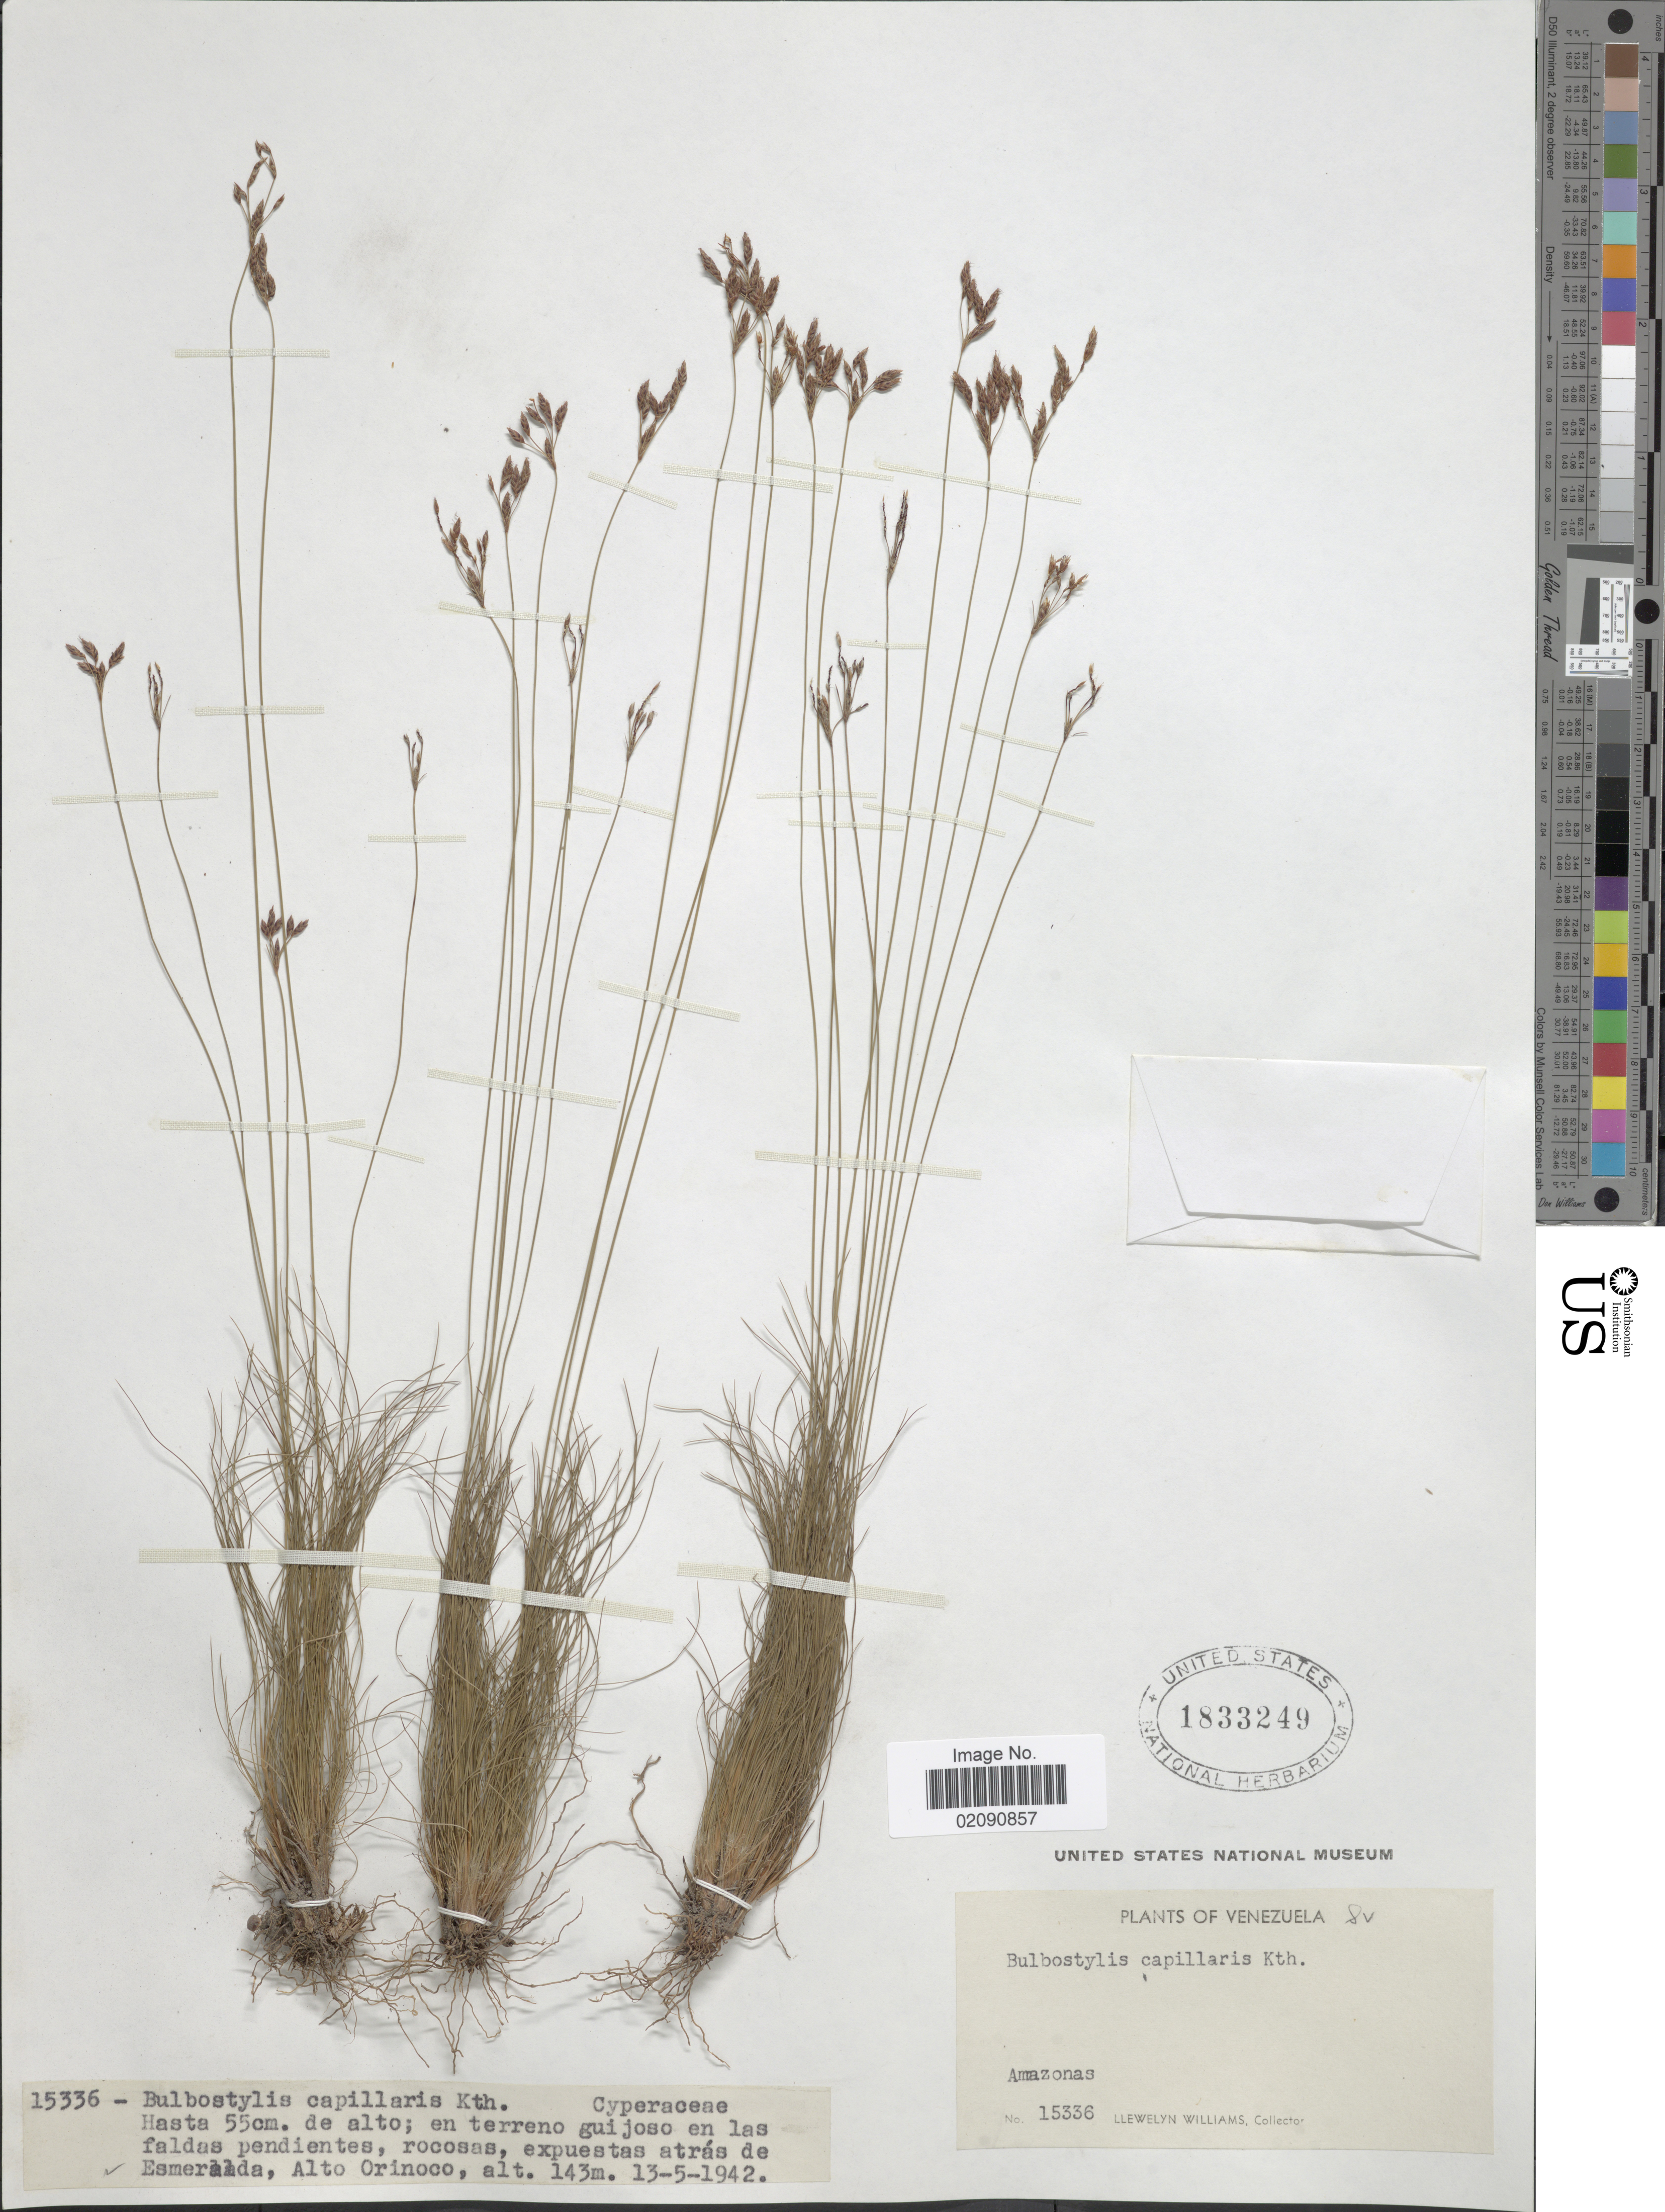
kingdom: Plantae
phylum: Tracheophyta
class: Liliopsida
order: Poales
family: Cyperaceae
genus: Bulbostylis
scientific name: Bulbostylis circinata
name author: (Kunth) C.B. Clarke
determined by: Maciel-Silva, J. F.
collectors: Ll. Williams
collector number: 15336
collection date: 1942-05-13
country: Venezuela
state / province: Amazonas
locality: En terreno guijoso en las faldas pendientes, rocosas, expuestas atras de Esmeralda, Alto Orinoco.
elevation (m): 143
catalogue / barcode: US 1833249